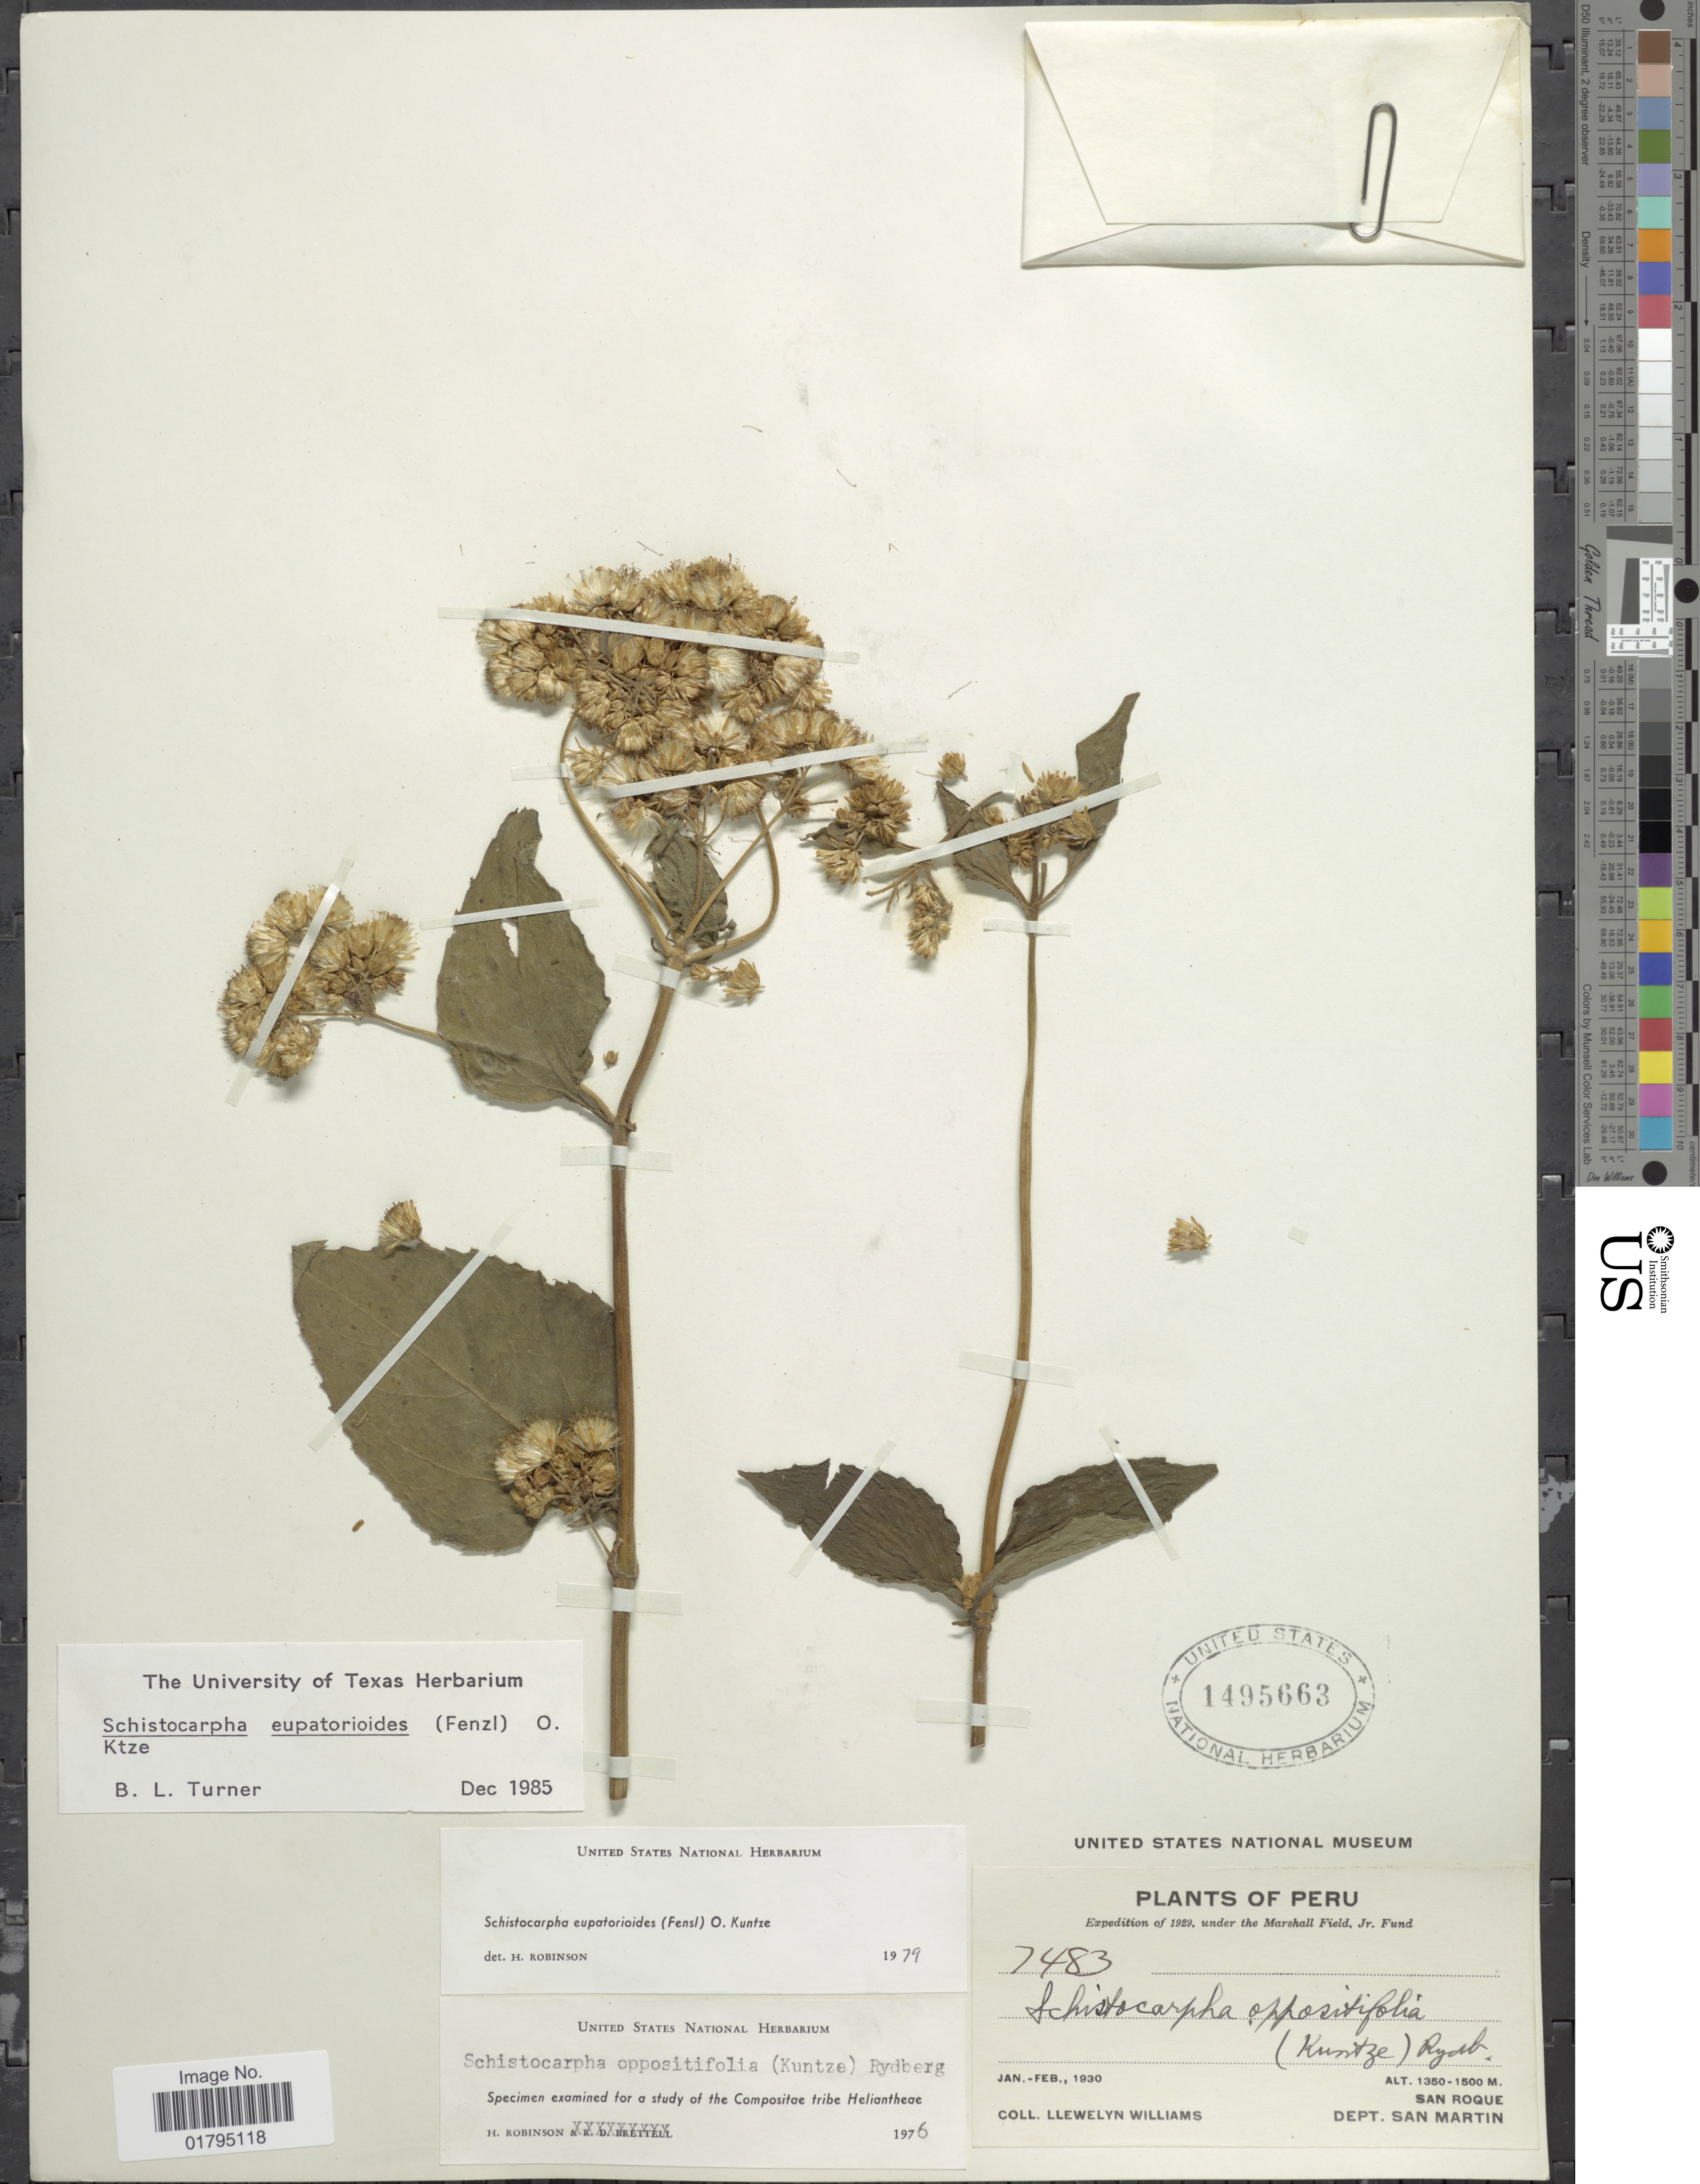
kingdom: Plantae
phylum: Tracheophyta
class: Magnoliopsida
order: Asterales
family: Asteraceae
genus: Schistocarpha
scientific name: Schistocarpha eupatorioides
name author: (Fenzl) Kuntze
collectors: Ll. Williams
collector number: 7483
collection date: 1930-01/1930-02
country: Peru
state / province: San Martín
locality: San Roque, Dept. San Martin.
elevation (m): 1350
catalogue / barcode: US 1495663